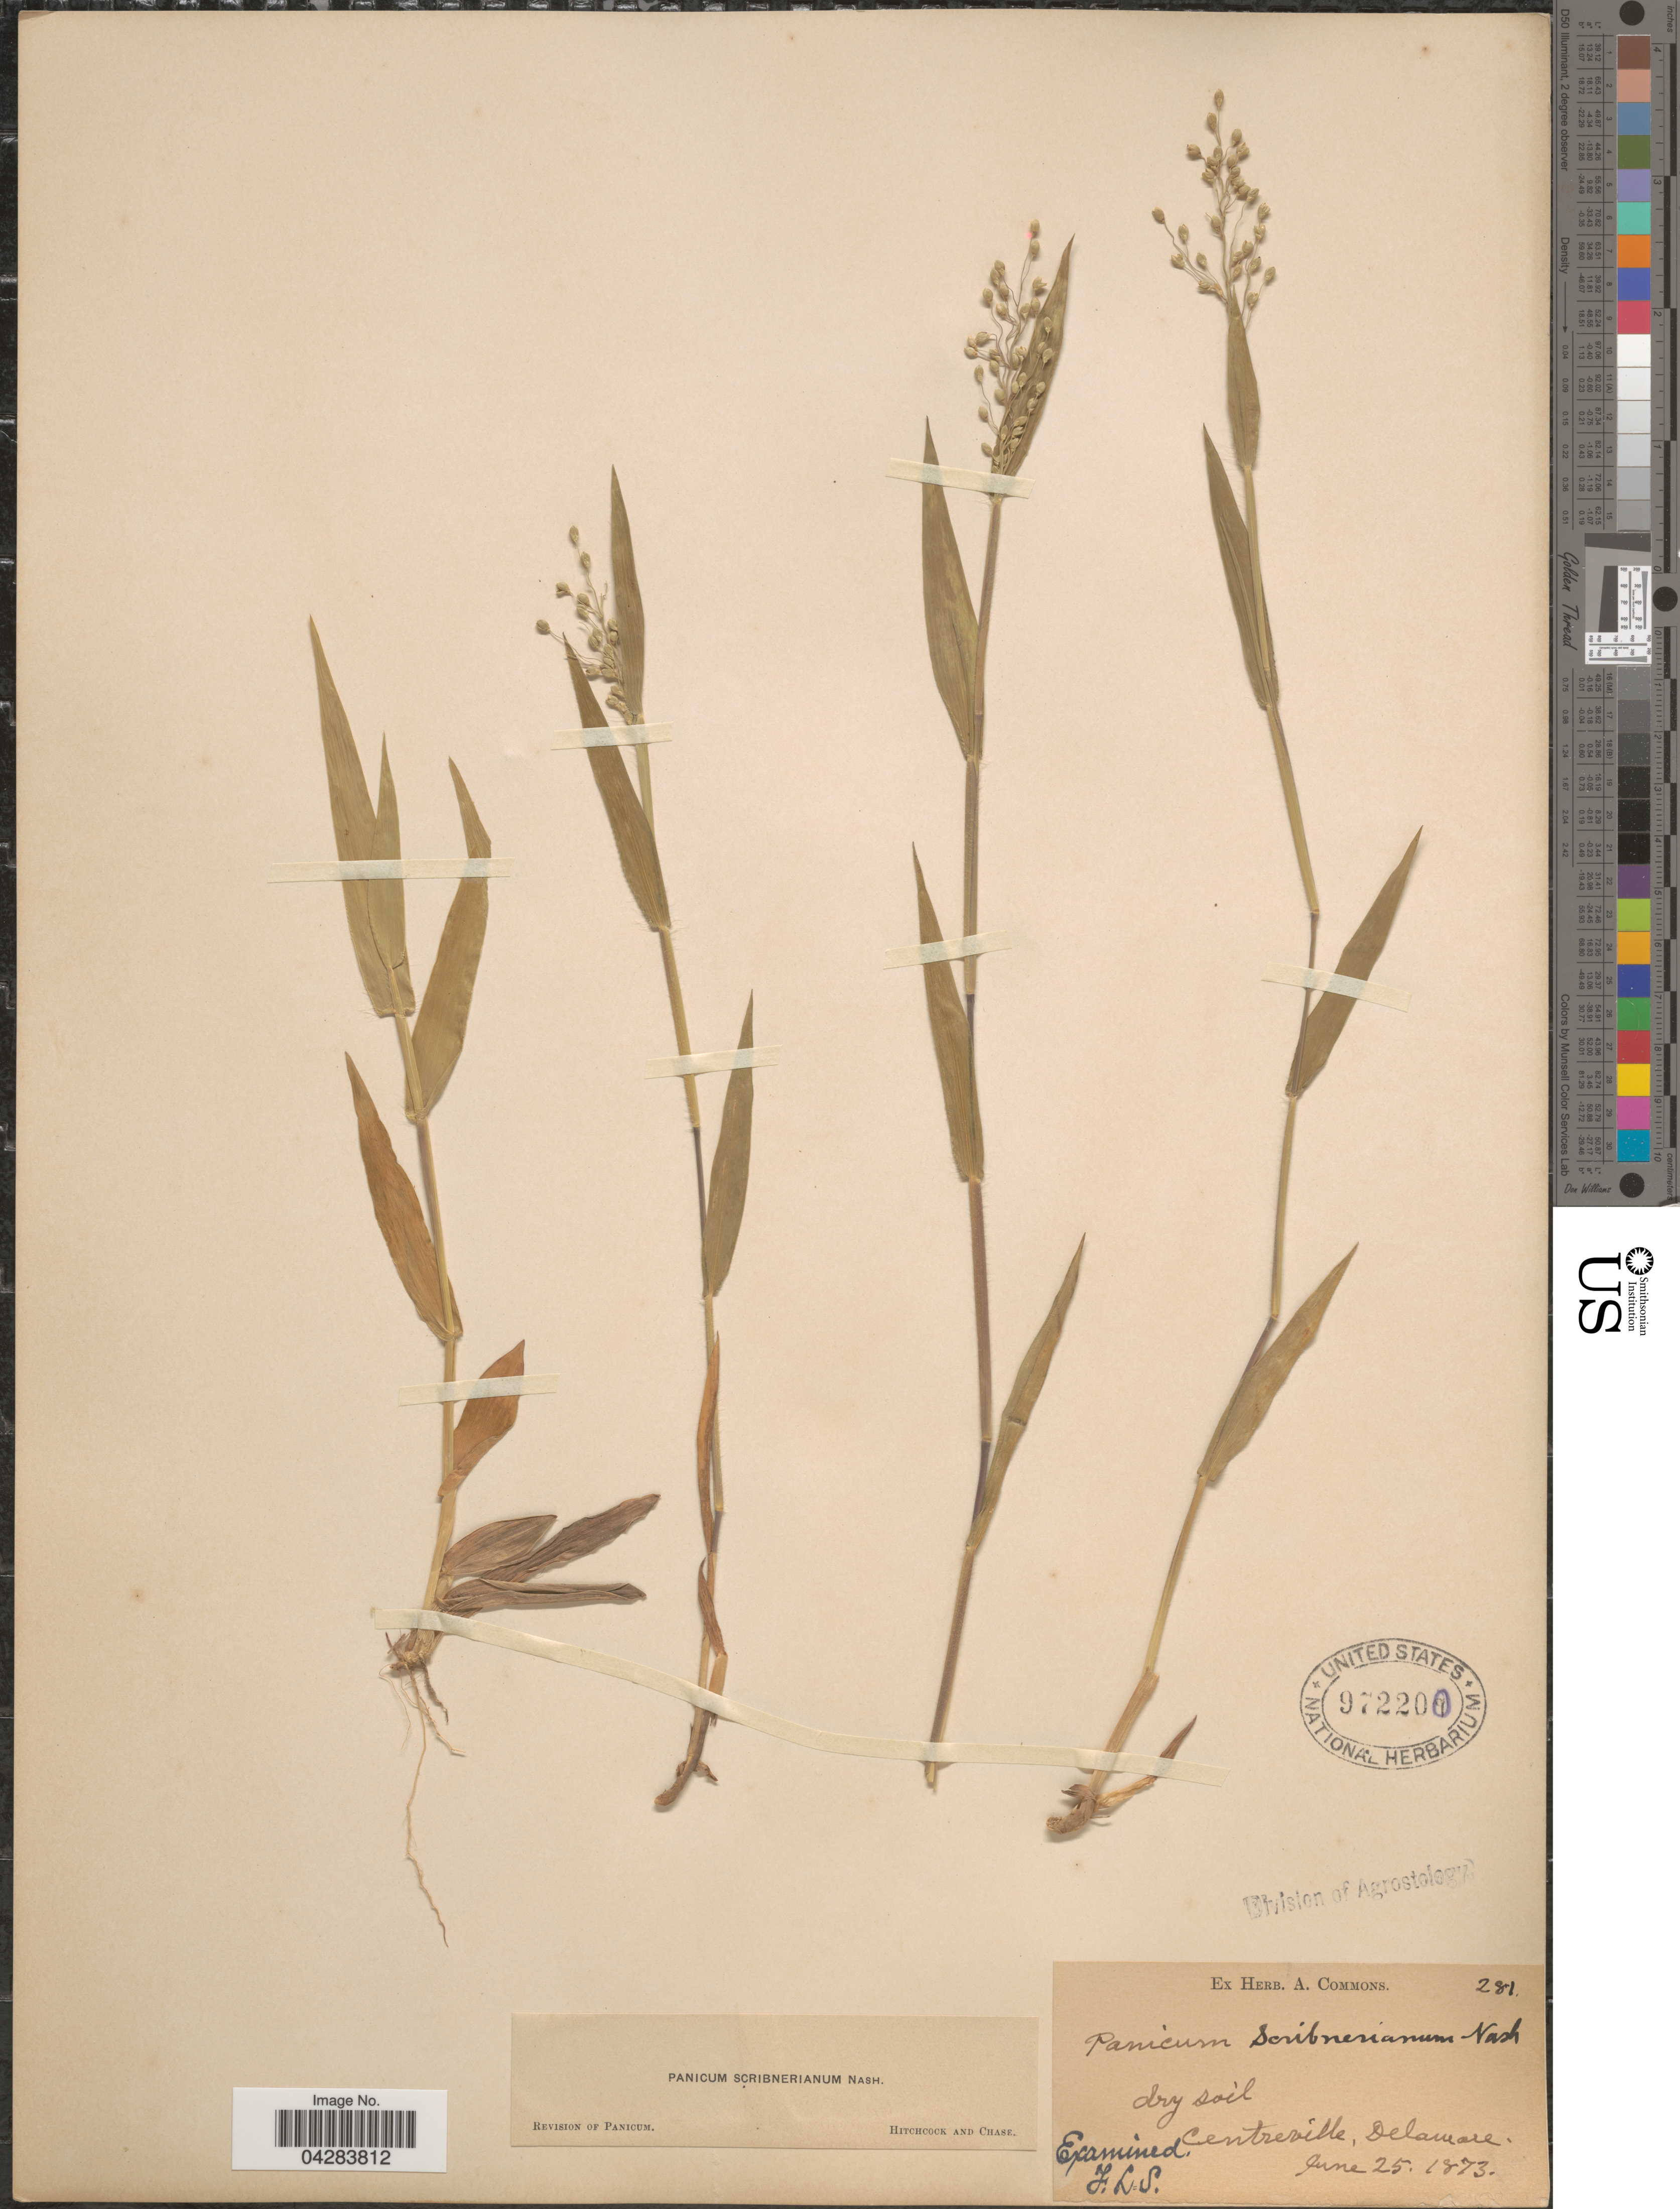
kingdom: Plantae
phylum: Tracheophyta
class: Liliopsida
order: Poales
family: Poaceae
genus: Dichanthelium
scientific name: Dichanthelium oligosanthes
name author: (Schult.) Gould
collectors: ex herb. A. Commons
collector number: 281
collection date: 1873-06-25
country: United States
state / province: Delaware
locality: Dry soil. Centreville.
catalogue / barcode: US 972200